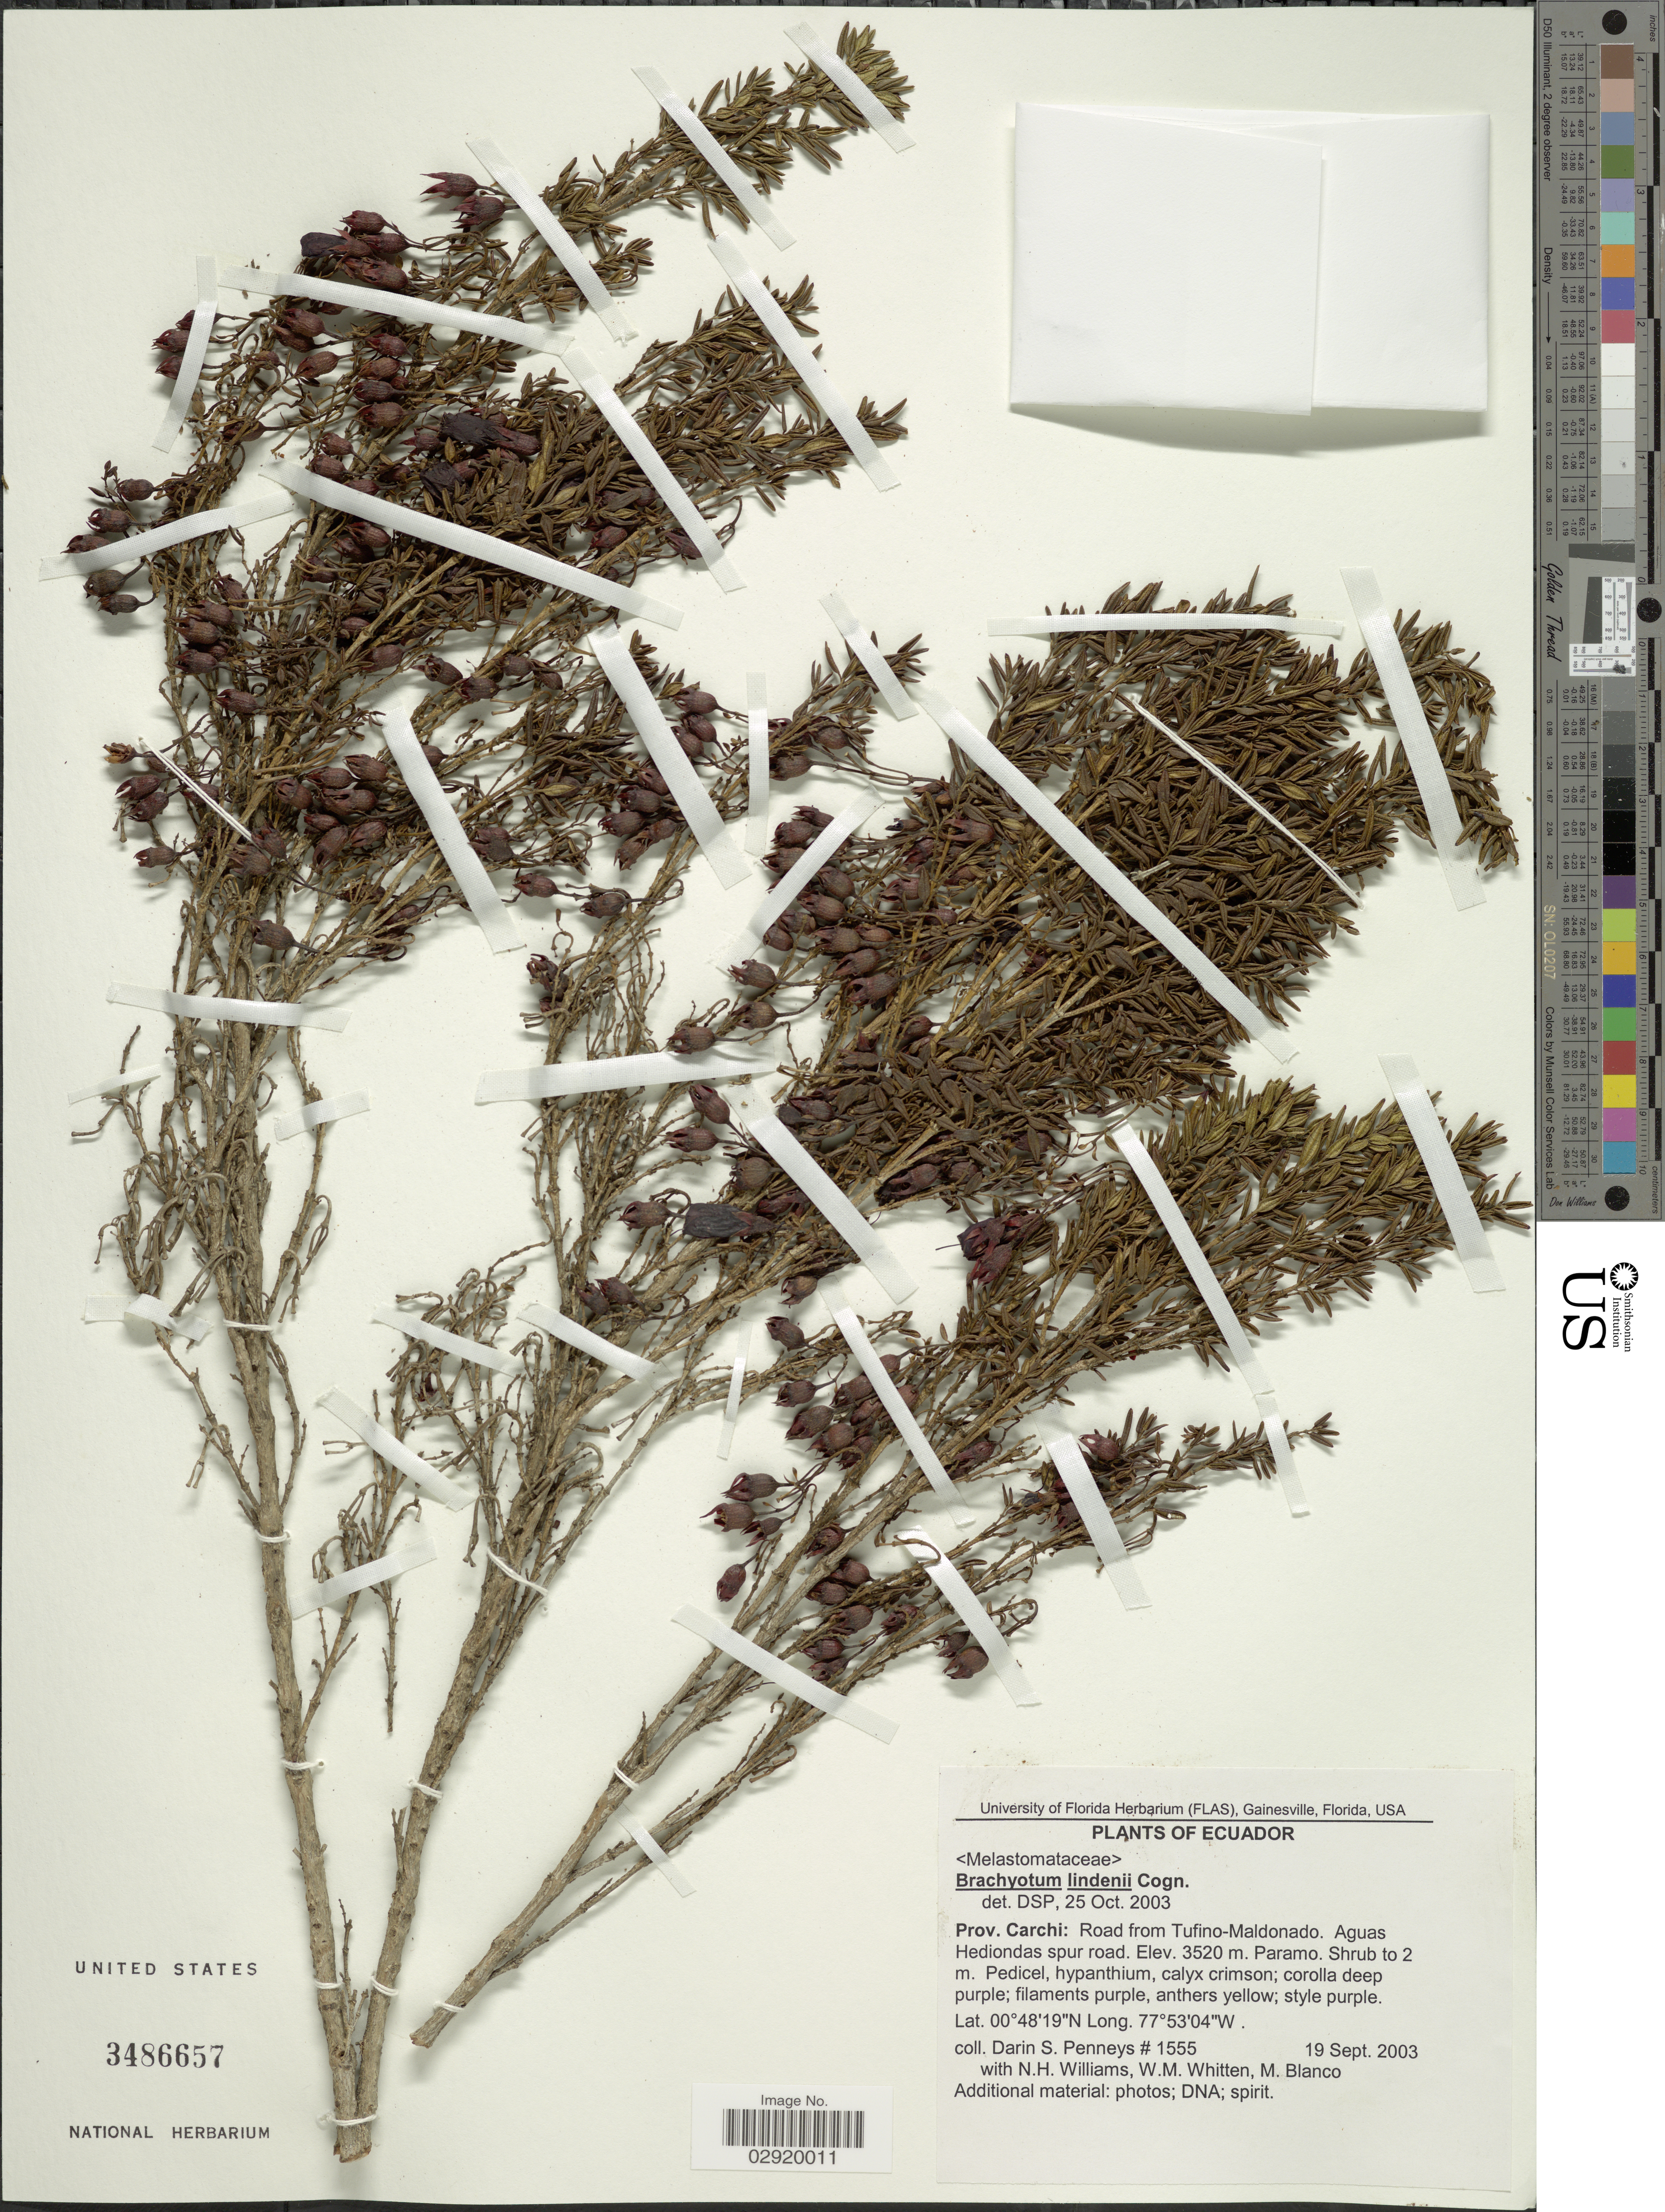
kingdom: Plantae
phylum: Tracheophyta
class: Magnoliopsida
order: Myrtales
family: Melastomataceae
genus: Brachyotum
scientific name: Brachyotum lindenii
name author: Cogn.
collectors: D. S. Penneys, N. H. Williams, W. M. Whitten & M. Blanco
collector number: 1555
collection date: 2003-09-19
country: Ecuador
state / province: Carchi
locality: Road from Tufino-Maldonado. Aguas Hediondas spur road. Paramo.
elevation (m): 3520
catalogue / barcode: US 3486657